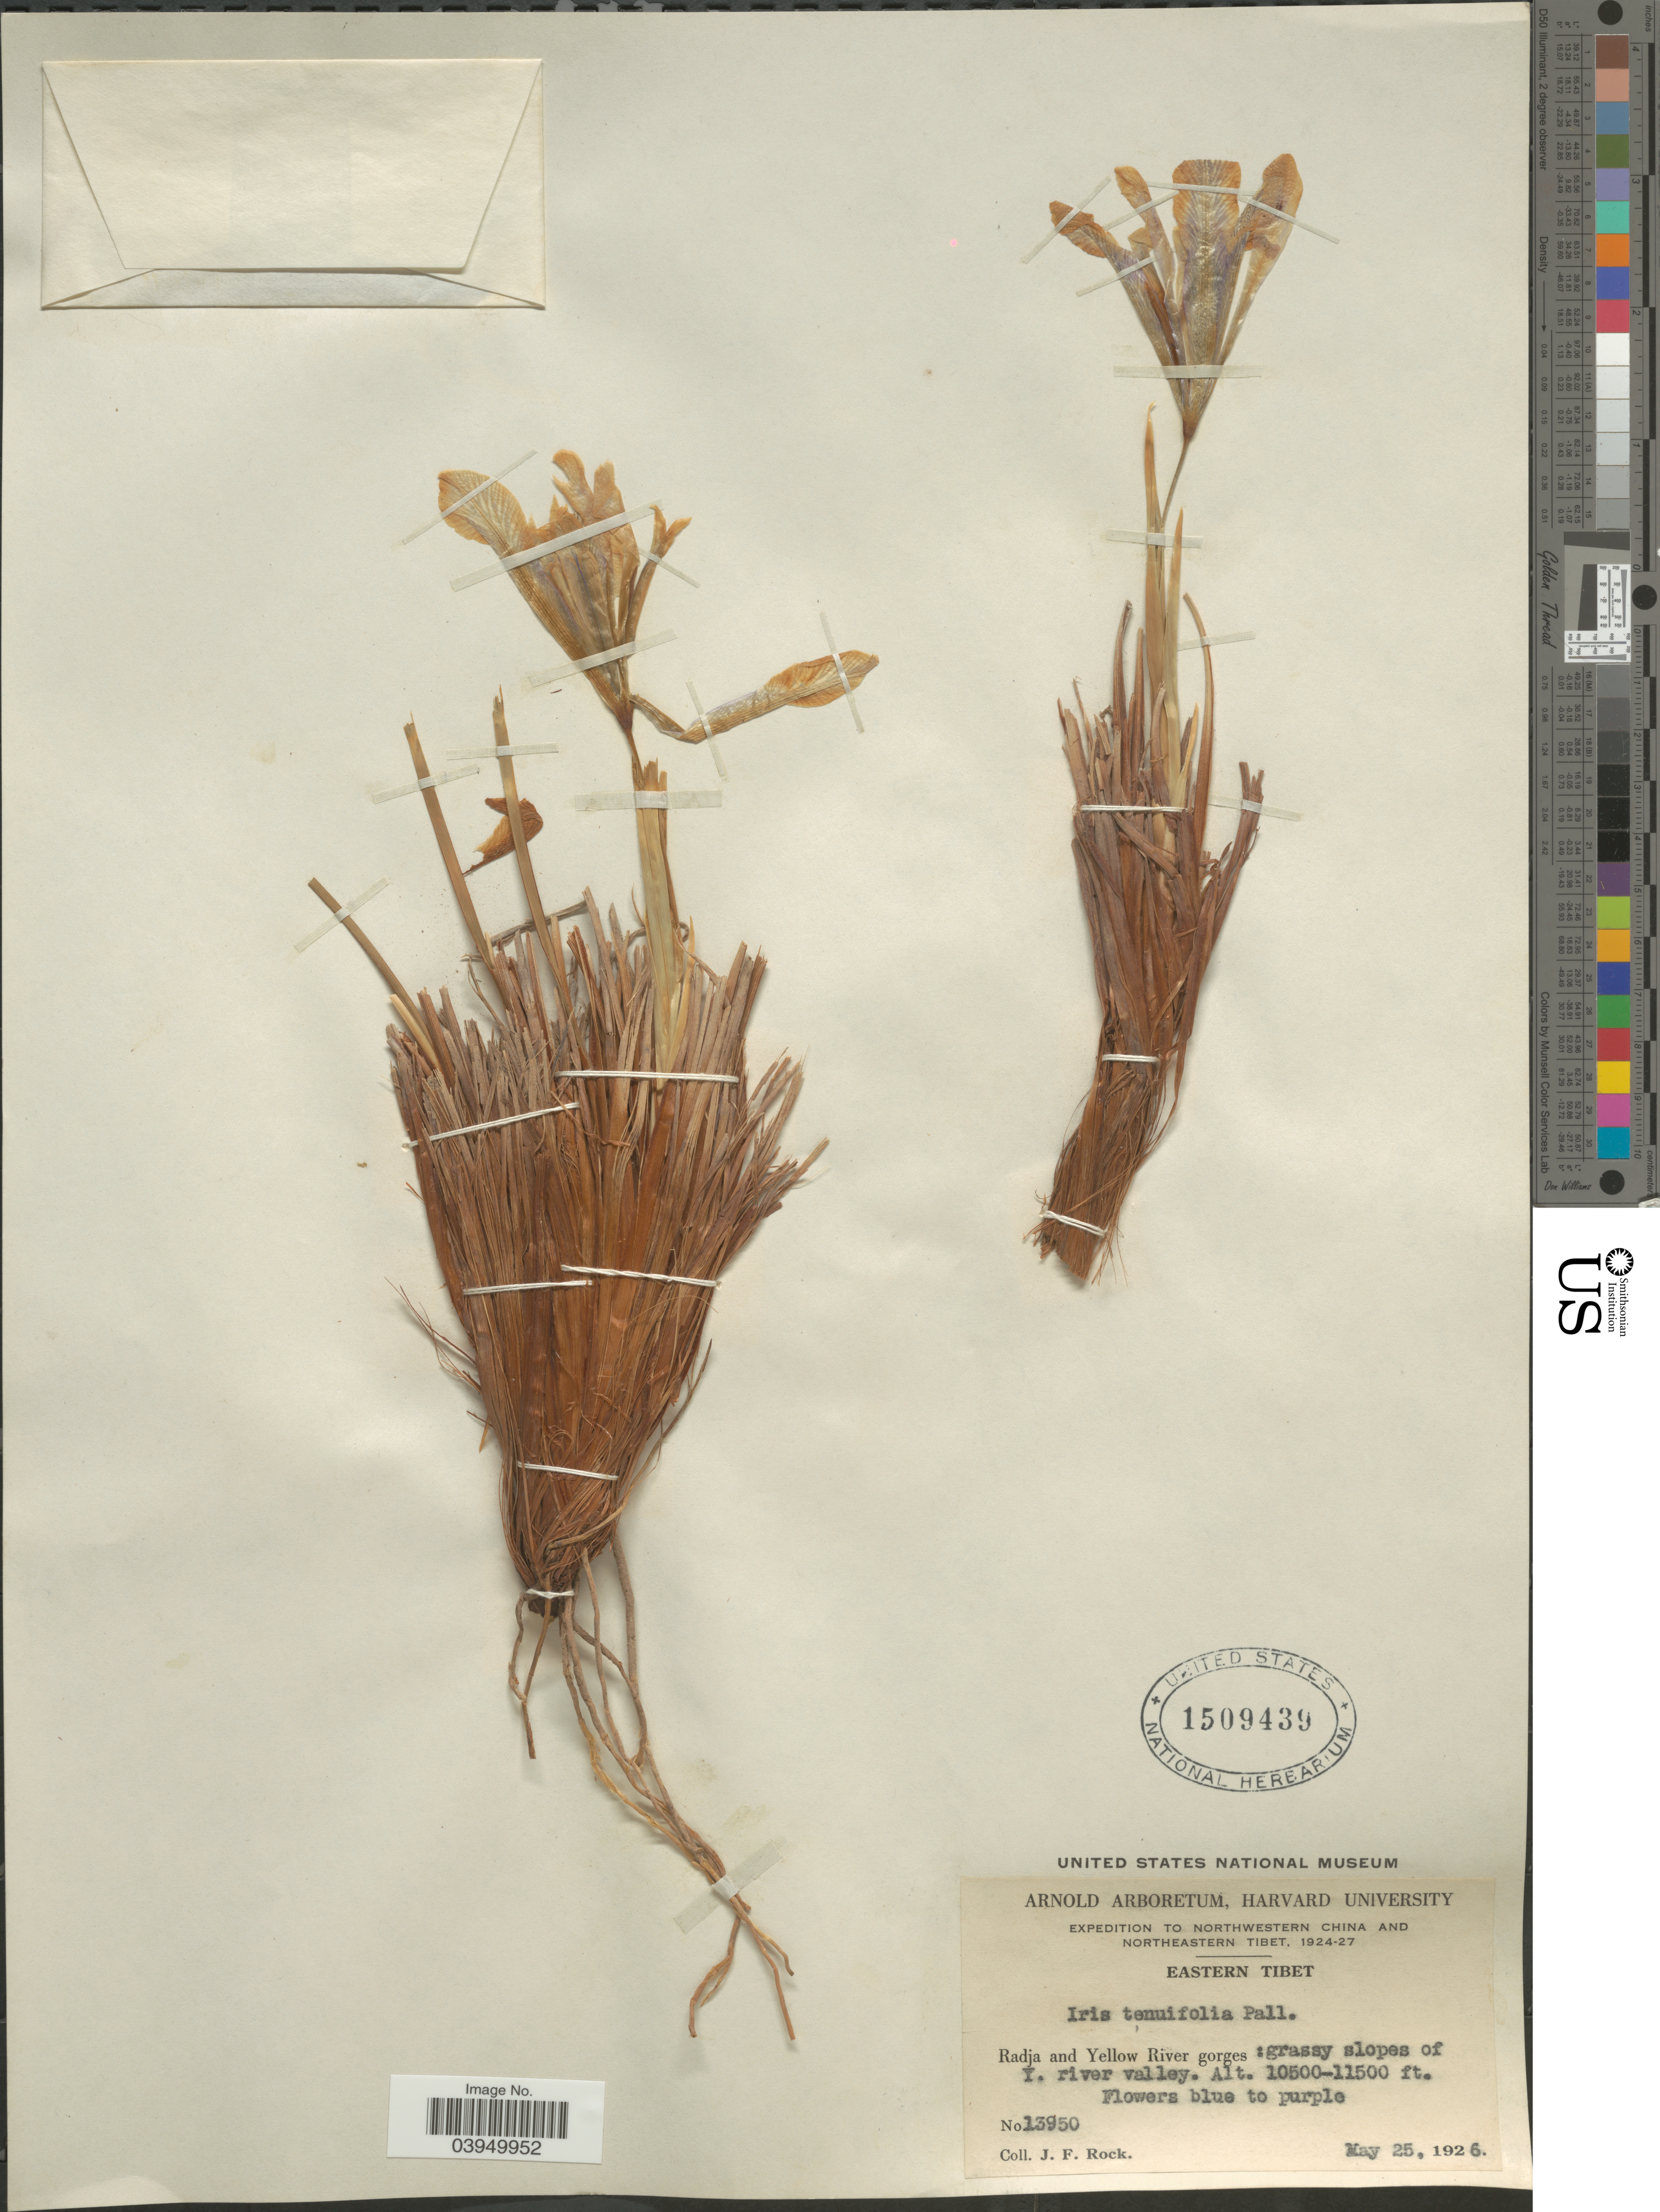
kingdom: Plantae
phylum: Tracheophyta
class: Liliopsida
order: Asparagales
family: Iridaceae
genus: Iris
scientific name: Iris tenuifolia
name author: Pall.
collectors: J. Rock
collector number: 13950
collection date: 1926-05-25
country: China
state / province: Xizang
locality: Northeastern Tibet. Eastern Tibet. Radja and Yellow River gorges: grassy slopes of Y. river valley.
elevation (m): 3200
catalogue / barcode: US 1509439